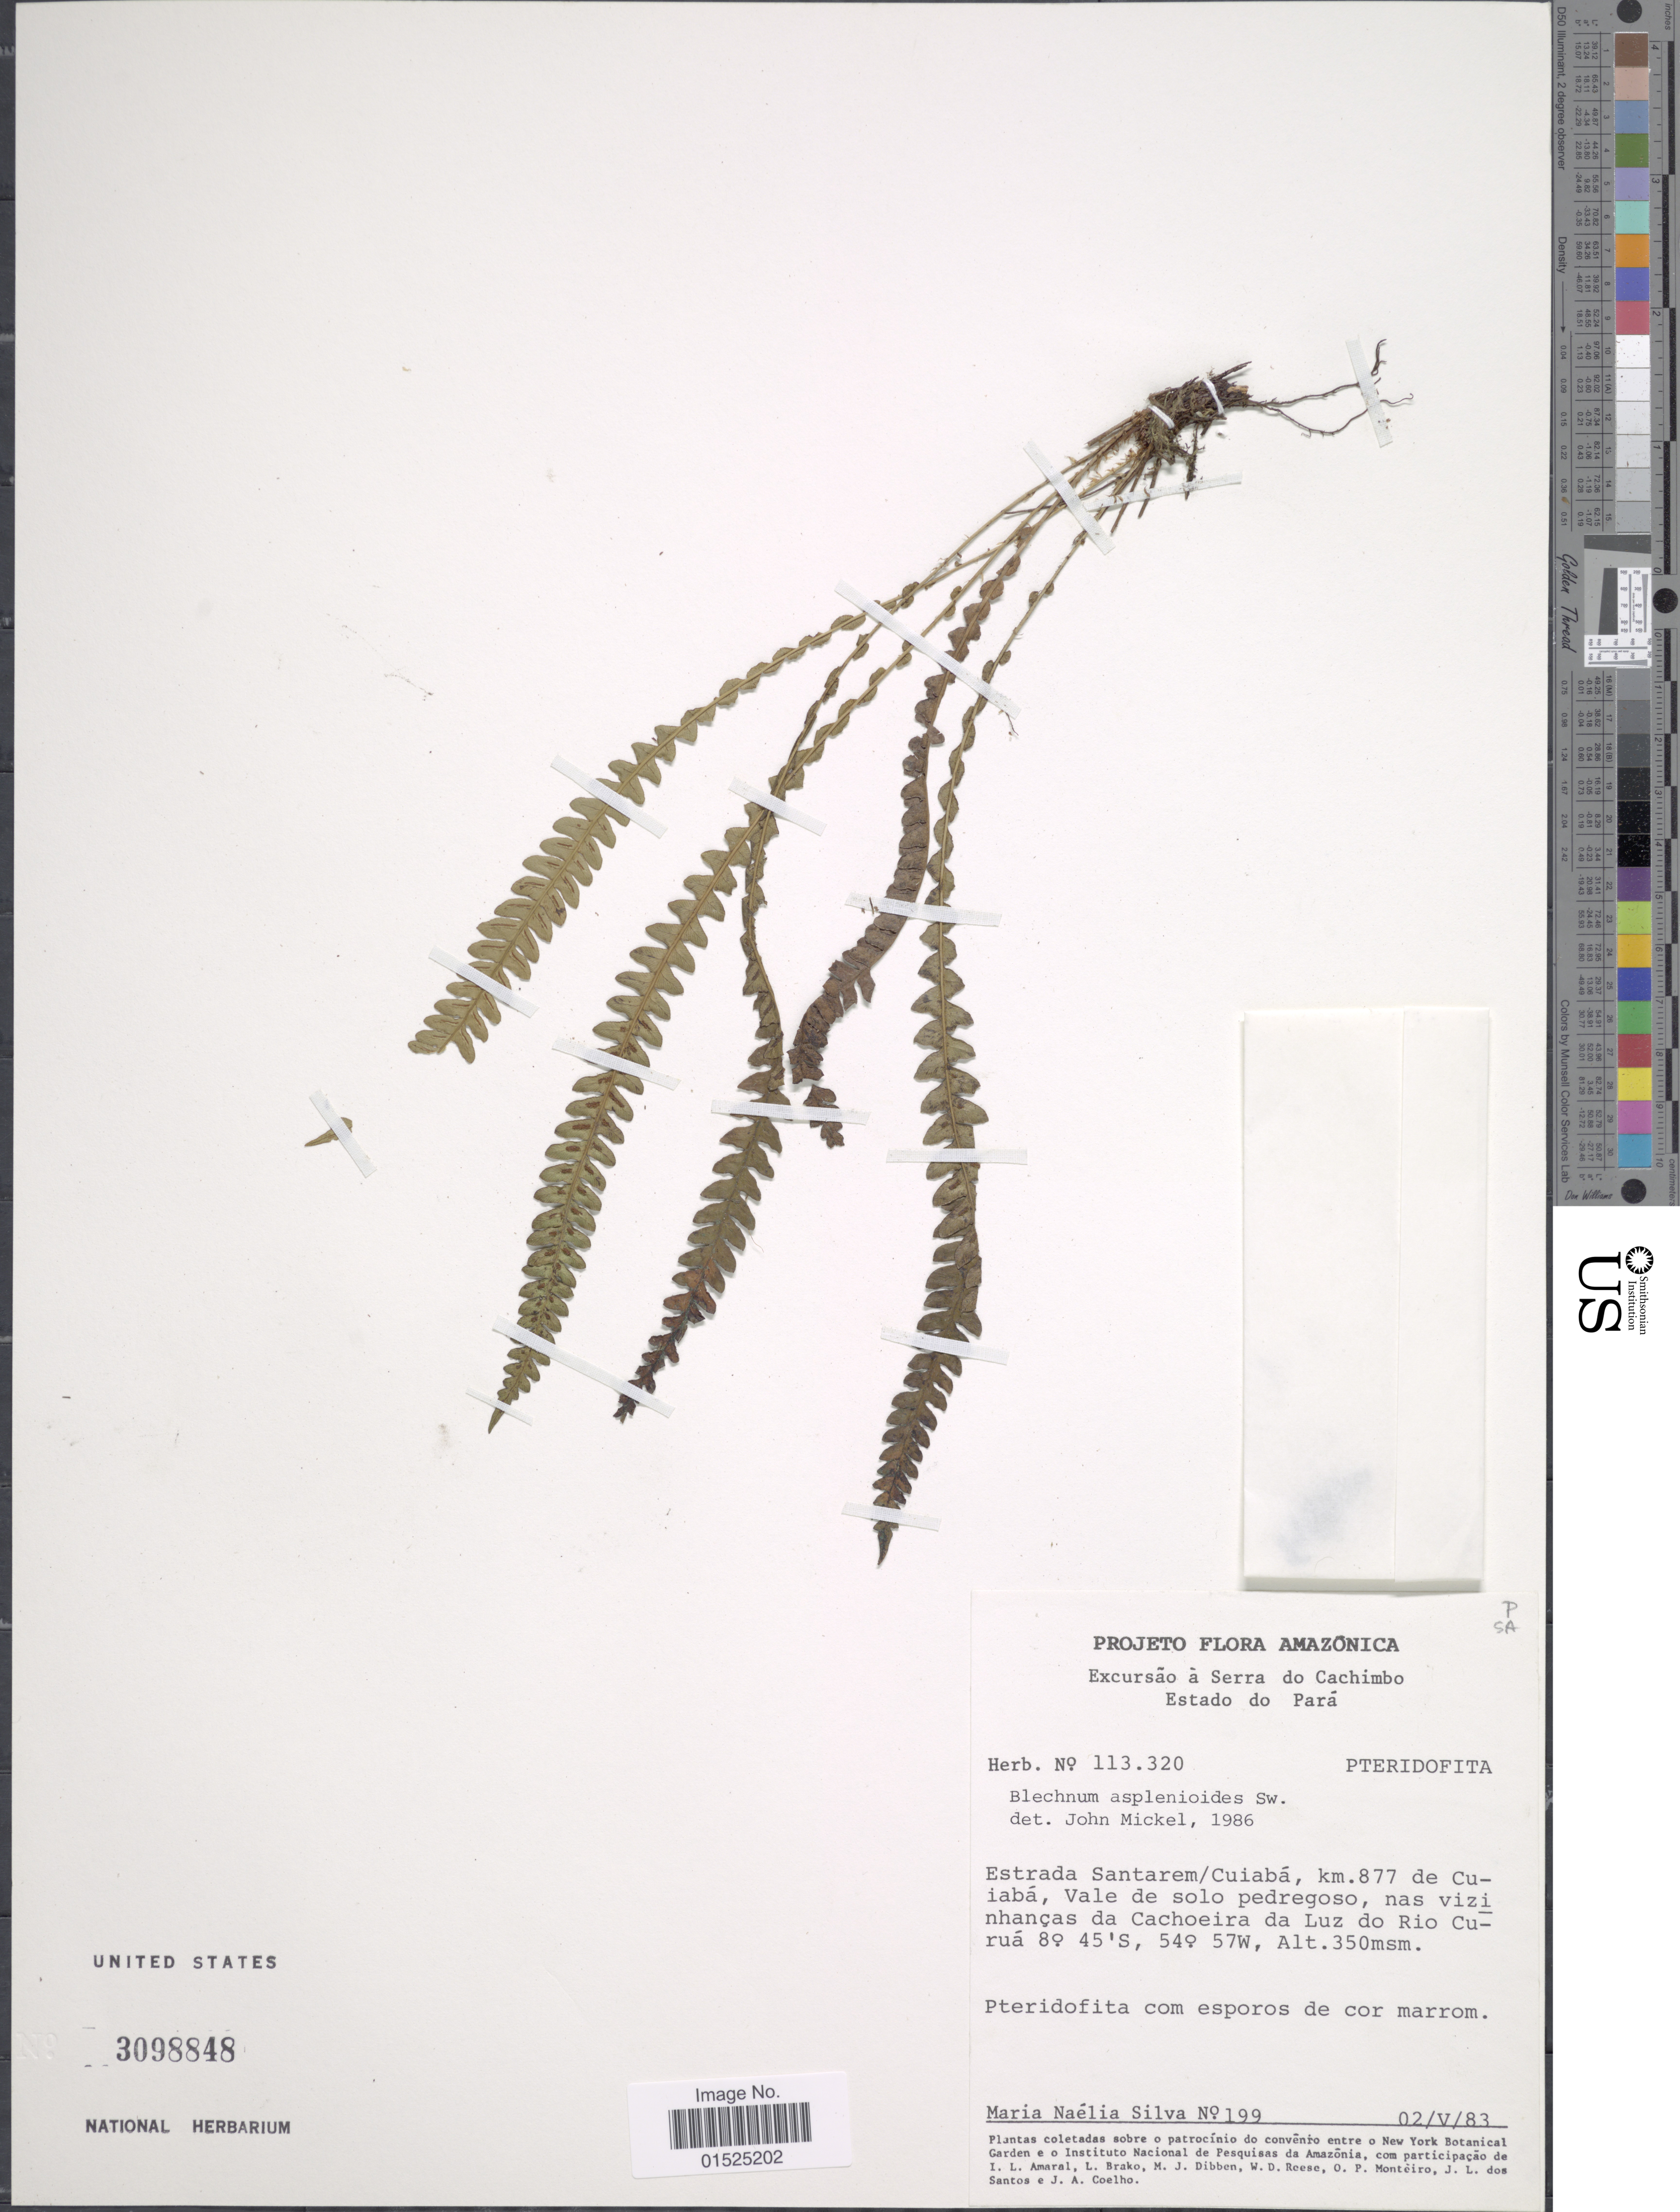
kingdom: Plantae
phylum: Tracheophyta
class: Polypodiopsida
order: Polypodiales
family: Blechnaceae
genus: Blechnum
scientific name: Blechnum asplenioides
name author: Sw.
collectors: M. Naélia Silva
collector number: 113.320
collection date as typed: Transcribed d/m/y: 2/5/83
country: Portugal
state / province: Santarem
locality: Amazonica, estado do Para, Cuiaba, km. 877 de Cuiaba, Vale de solo pedegroso, nas vizi nhancas da Cachoeira da Luz do Rio Curua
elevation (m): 350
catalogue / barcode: US 3098848